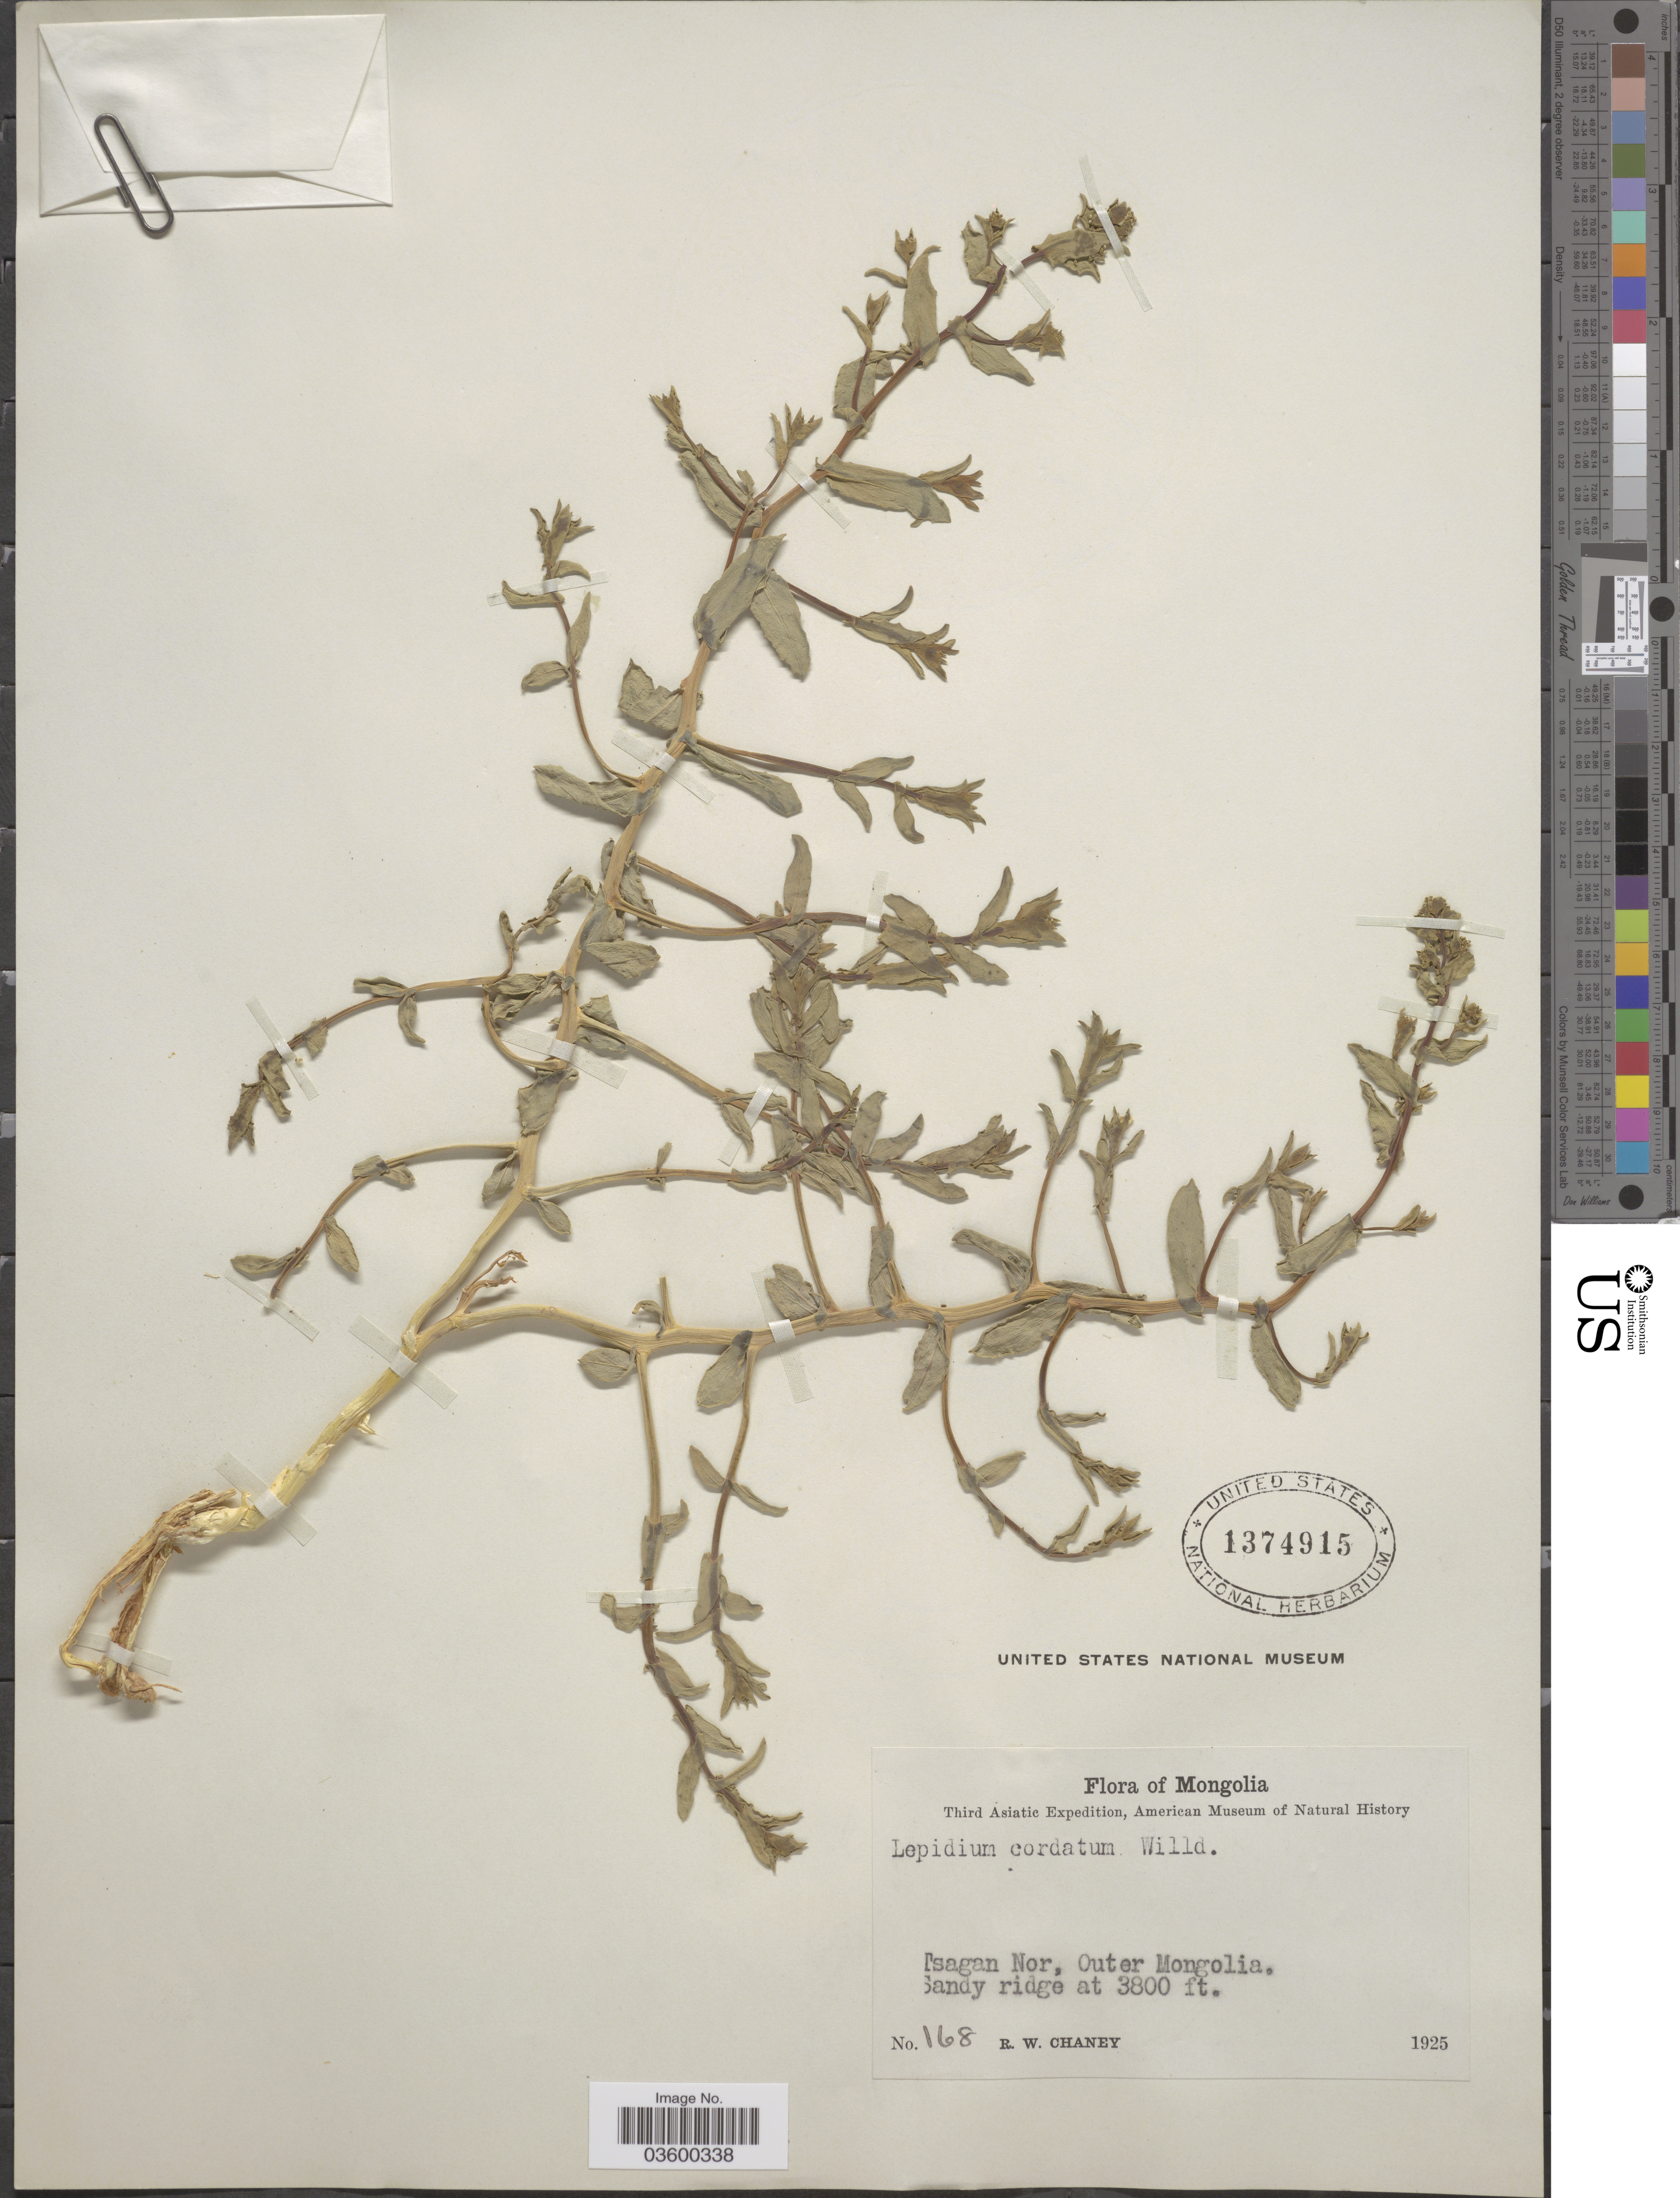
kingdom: Plantae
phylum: Tracheophyta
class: Magnoliopsida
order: Brassicales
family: Brassicaceae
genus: Lepidium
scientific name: Lepidium cordatum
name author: Willd. ex Steven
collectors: R. Chaney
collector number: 168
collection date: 1925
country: Mongolia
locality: Tsagan Nor, Outer Mongolia.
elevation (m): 1158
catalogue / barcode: US 1374915